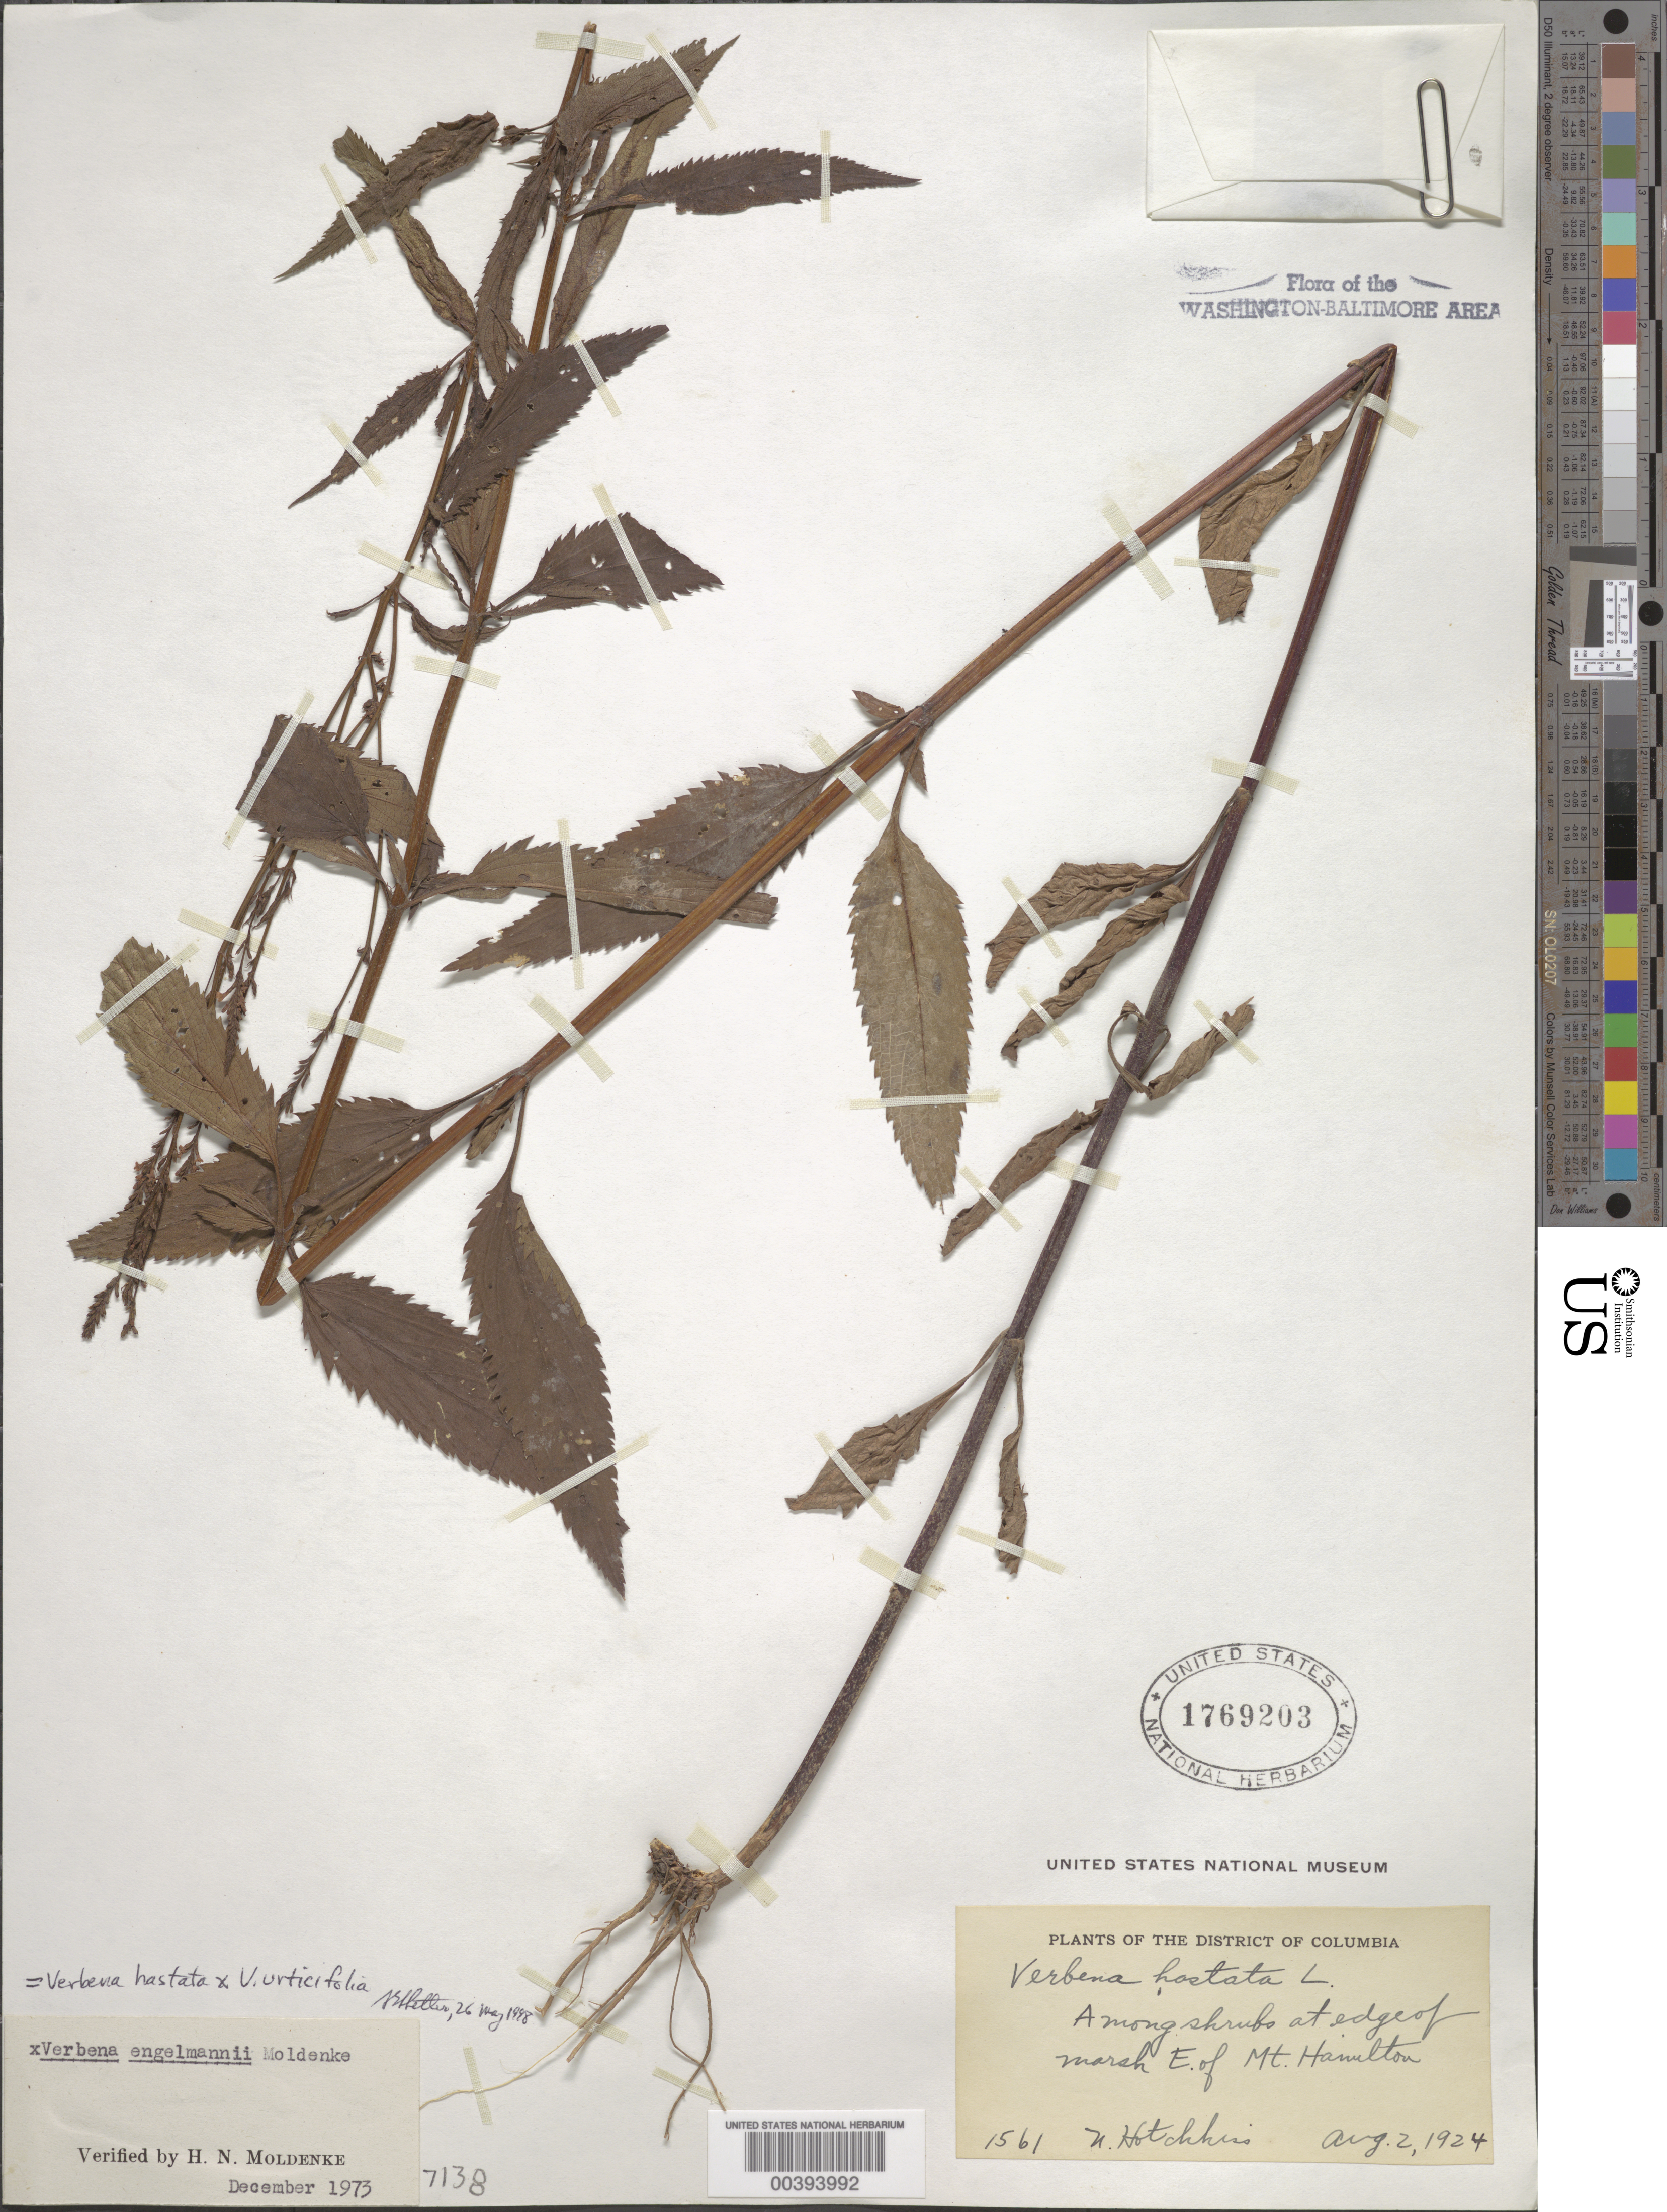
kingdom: Plantae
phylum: Tracheophyta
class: Magnoliopsida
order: Lamiales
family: Verbenaceae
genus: Verbena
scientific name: Verbena hastata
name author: L.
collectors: N. Hotchkiss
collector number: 1561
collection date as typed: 02 Aug 1924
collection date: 1924-08-02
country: United States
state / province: District of Columbia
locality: East of Mount Hamilton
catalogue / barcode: US 1769203